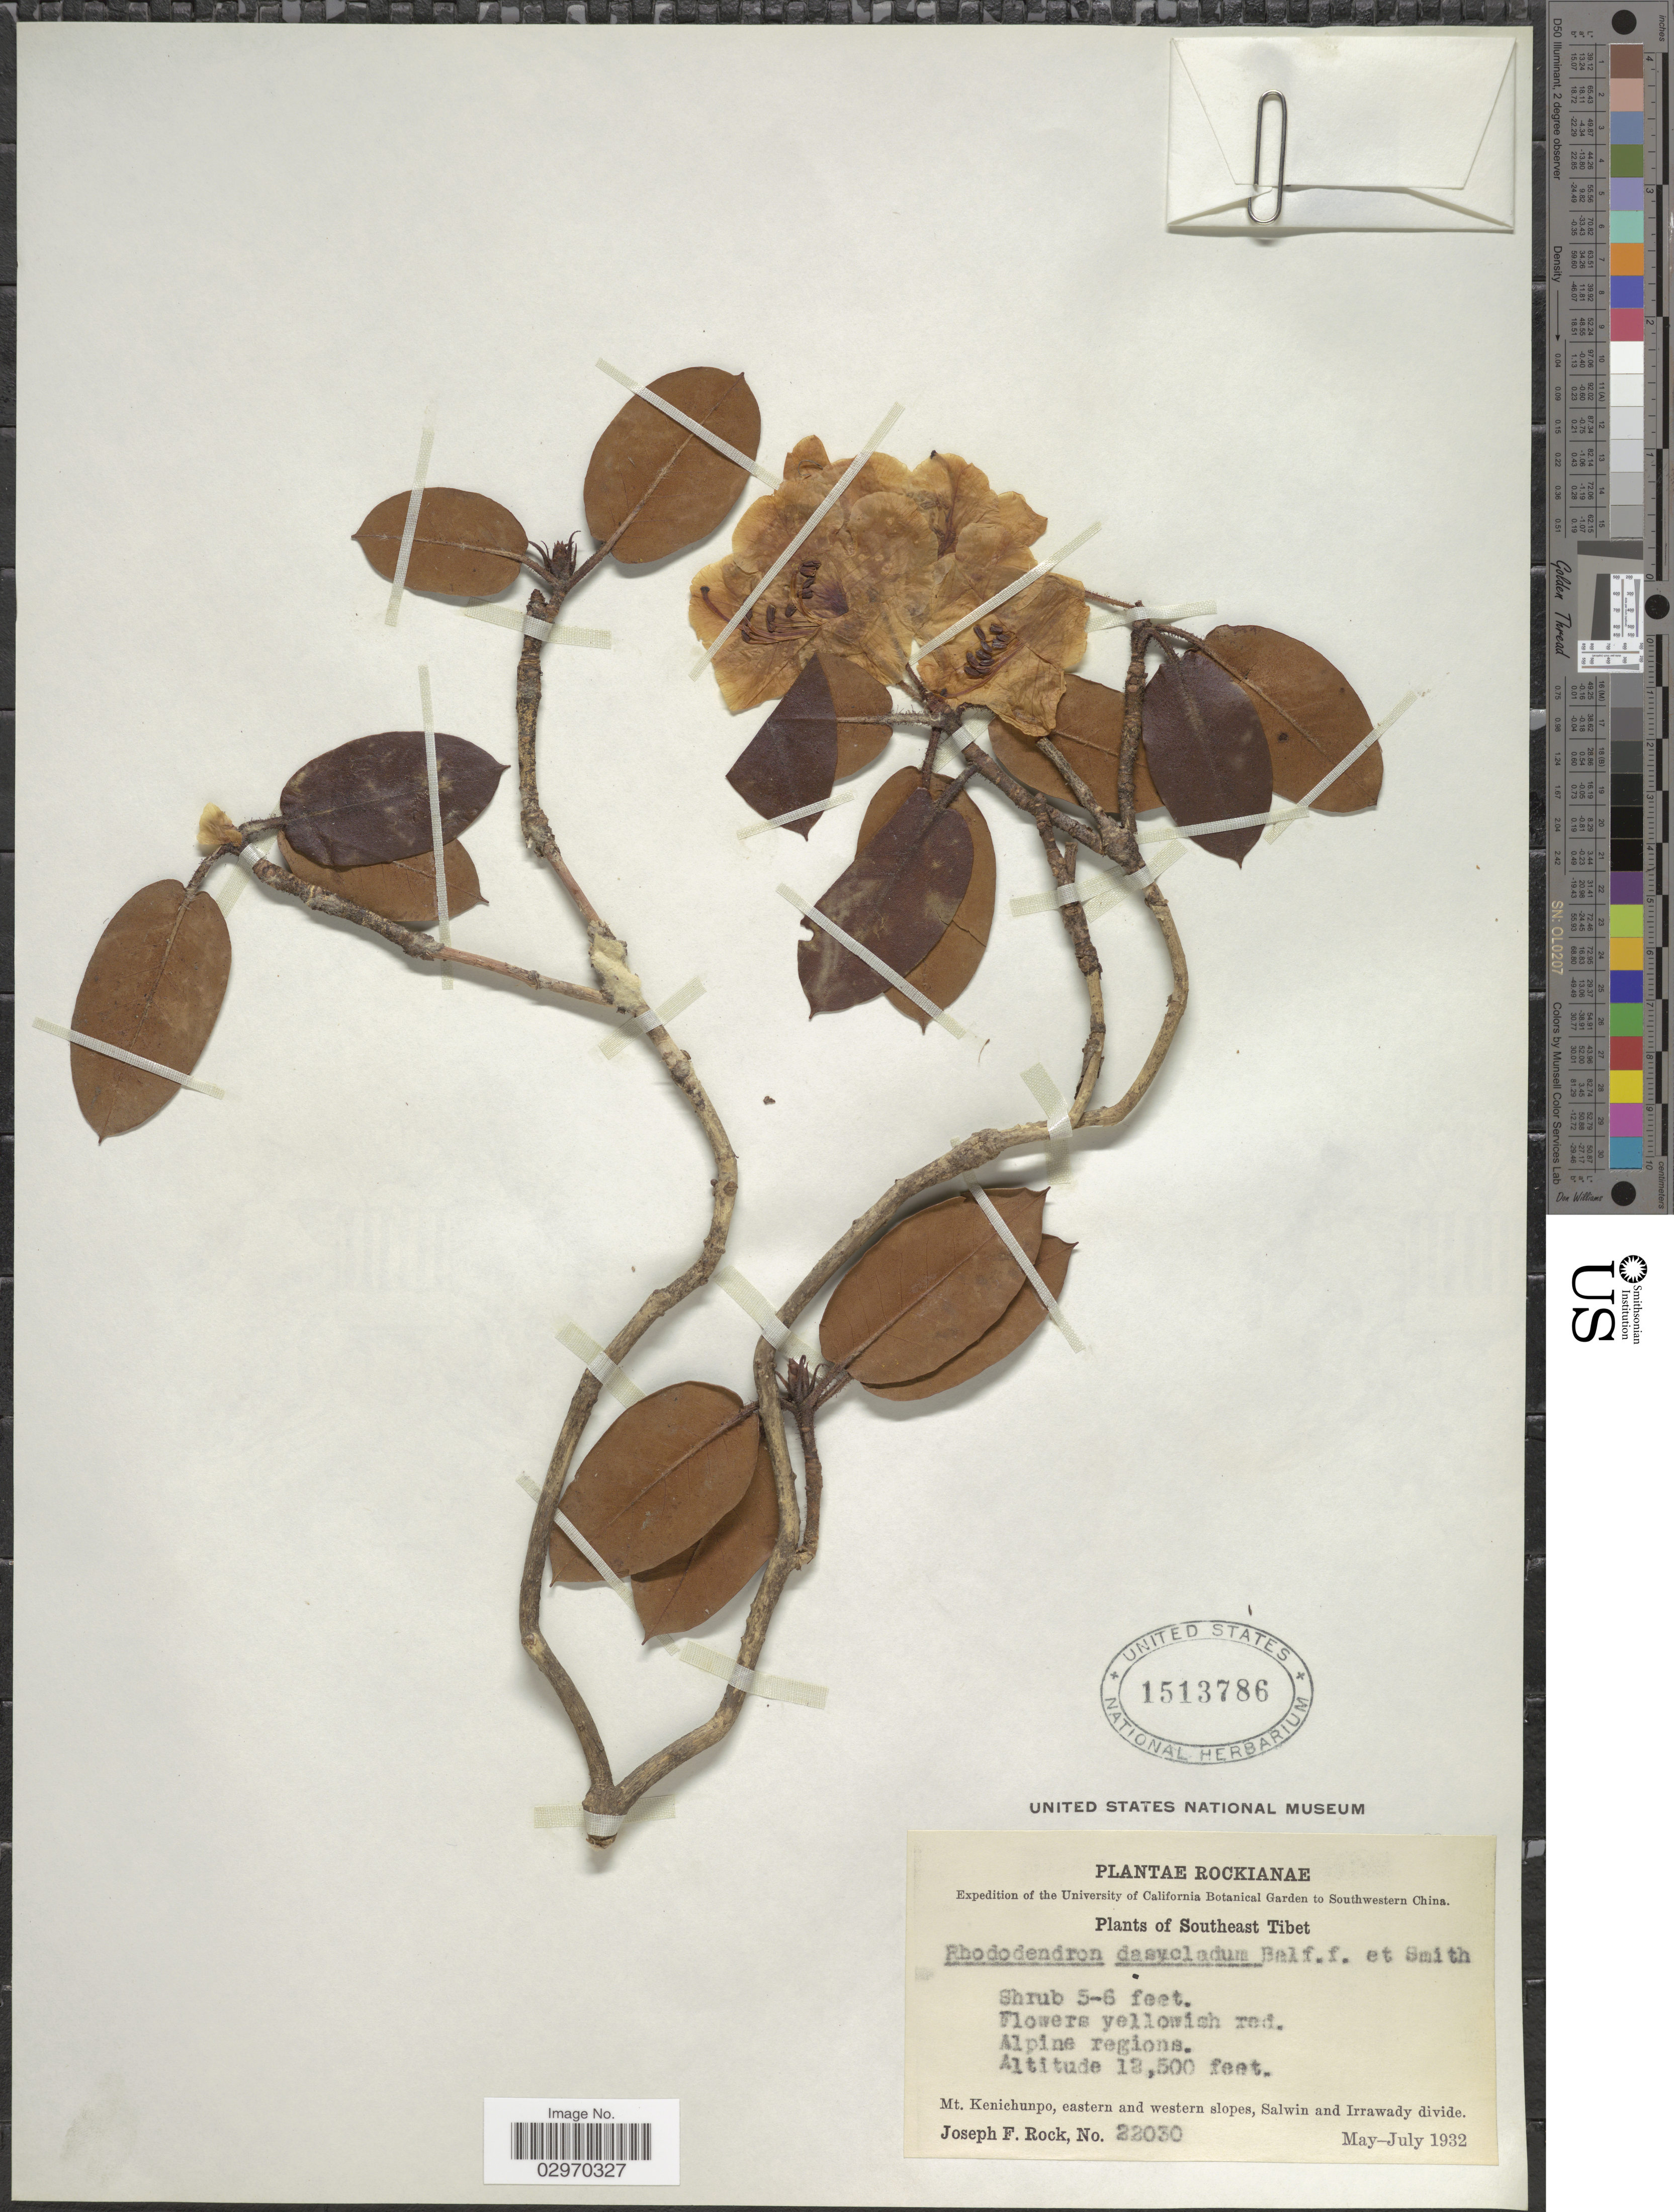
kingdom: Plantae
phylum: Tracheophyta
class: Magnoliopsida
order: Ericales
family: Ericaceae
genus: Rhododendron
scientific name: Rhododendron dasycladum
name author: Balf. f. & W.W. Sm.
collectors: J. F. Rock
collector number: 22030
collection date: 1932-05/1932-07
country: China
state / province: Xizang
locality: Southwestern China. Southeast Tibet. Alpine regions. Mt. Kenichunpo, eastern and western slopes, Salwin and Irrawady divide.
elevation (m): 3810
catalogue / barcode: US 1513786